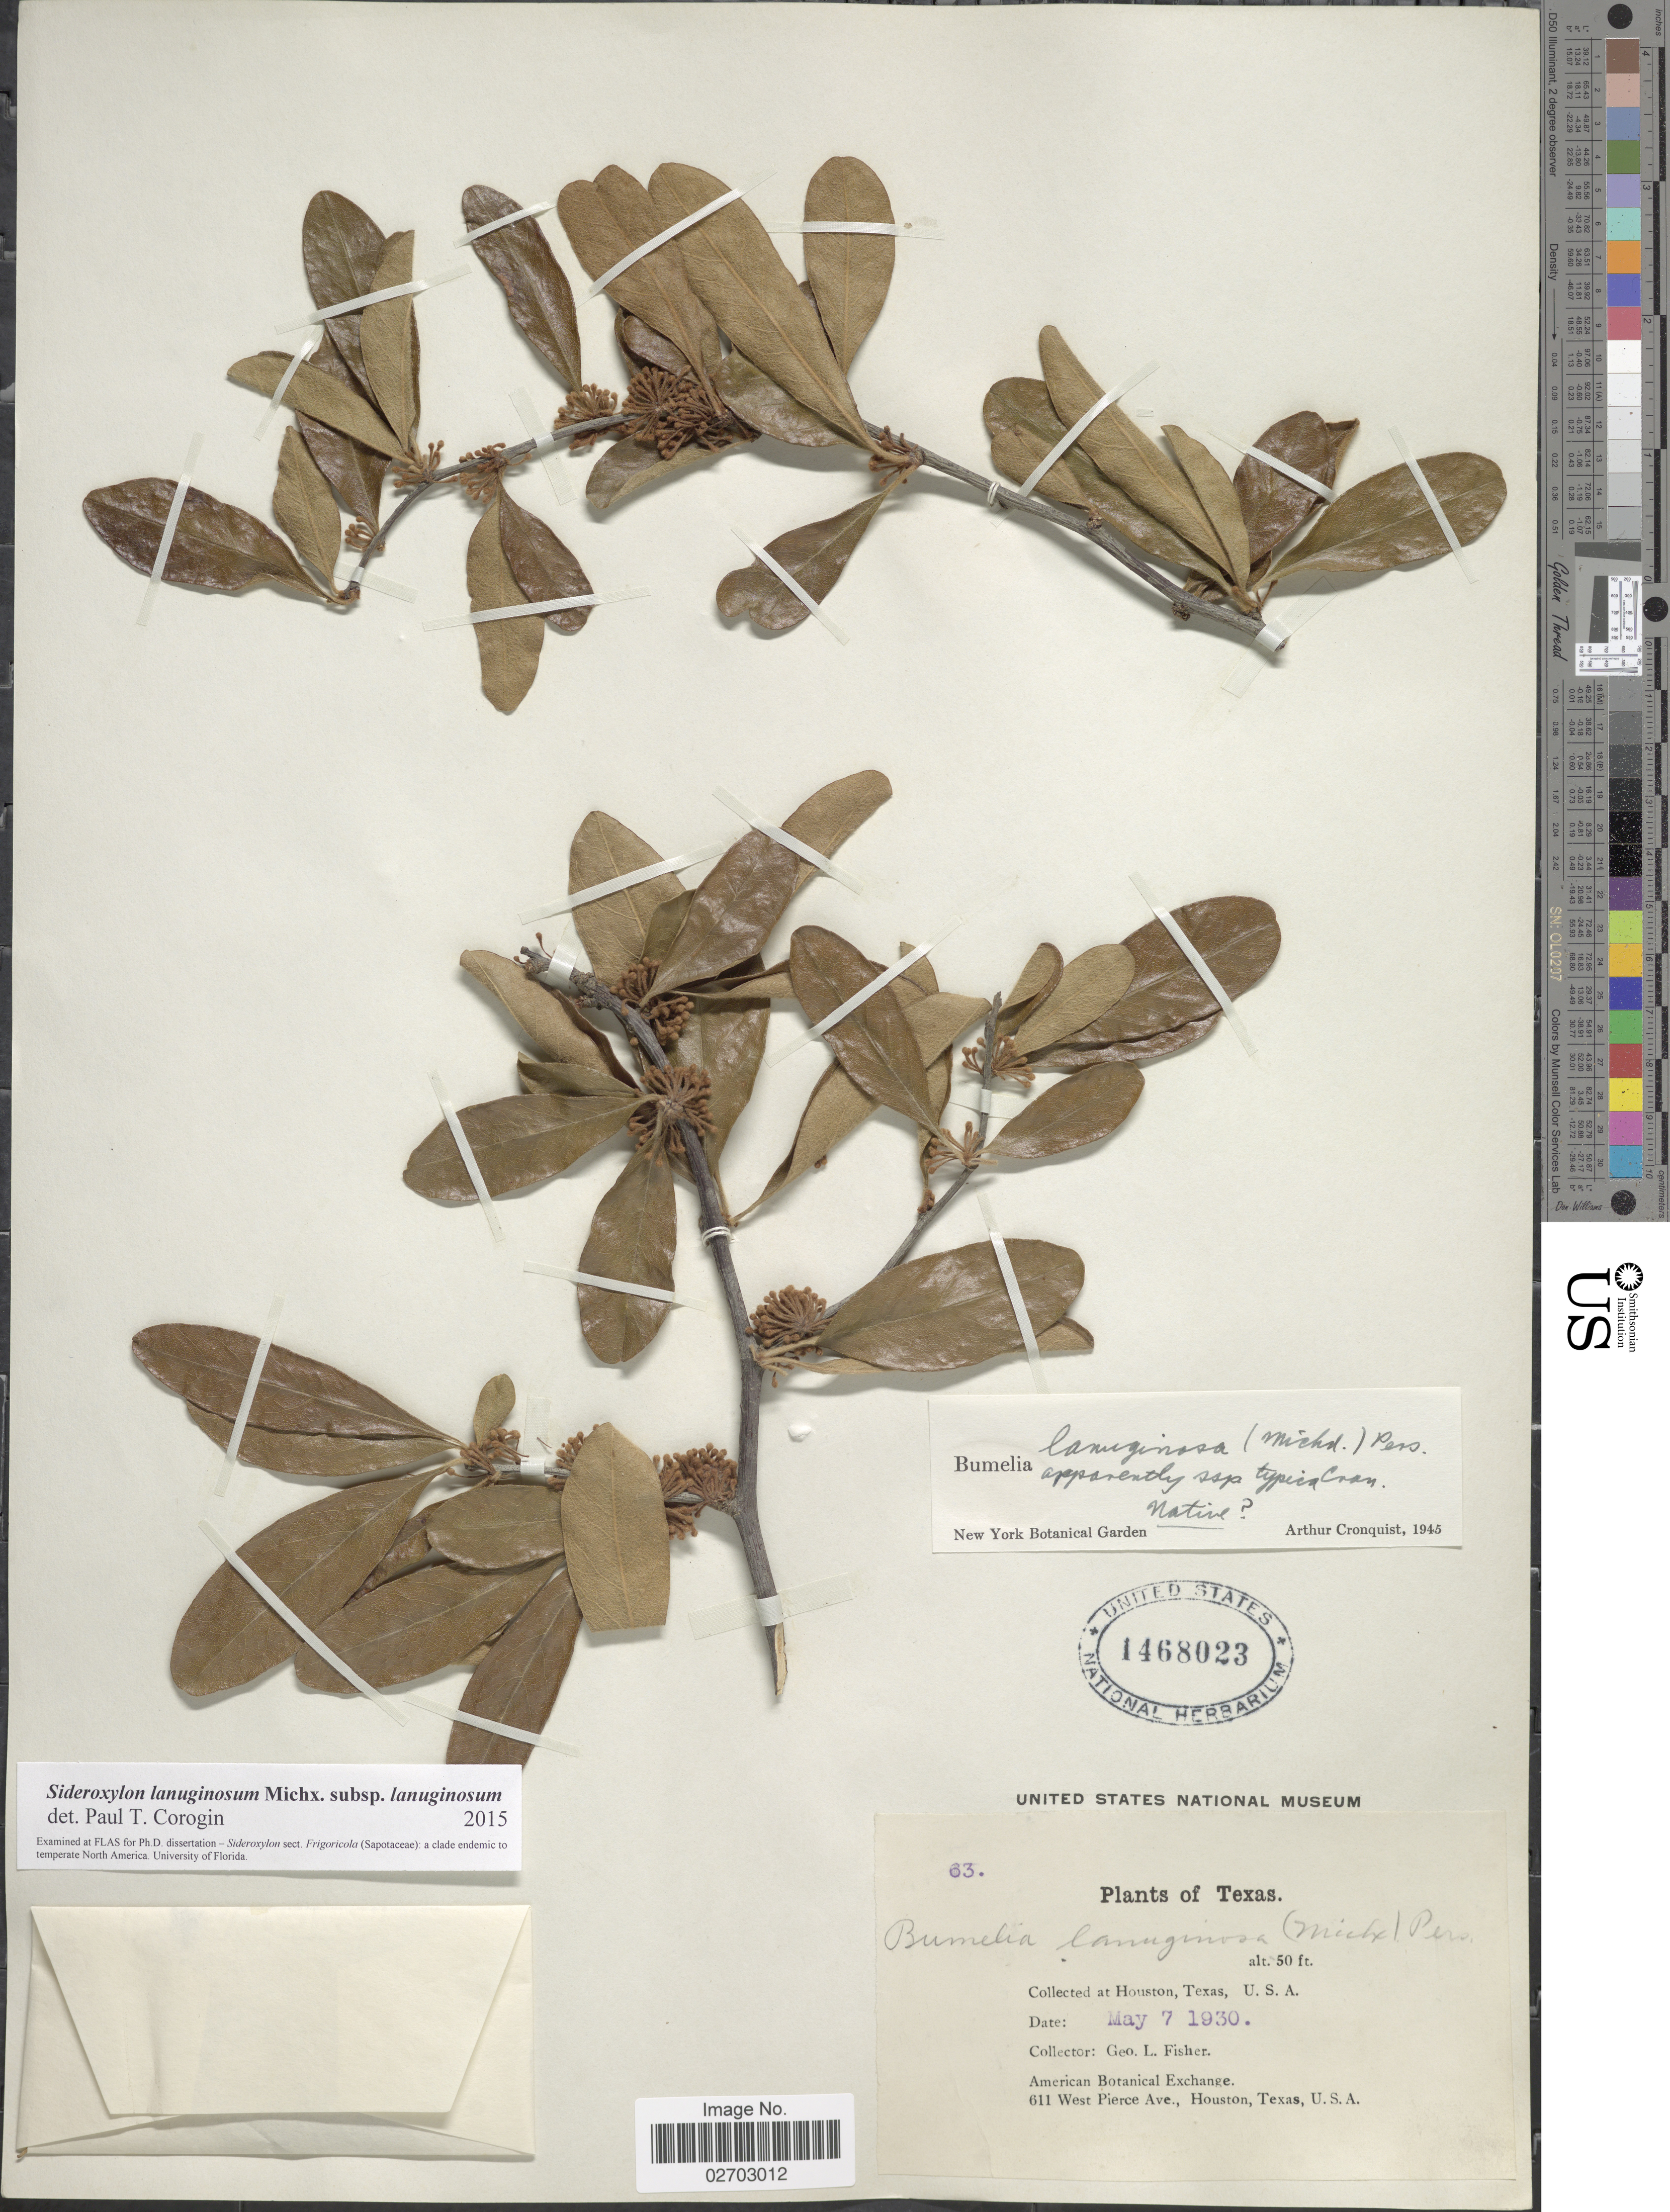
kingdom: Plantae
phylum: Tracheophyta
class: Magnoliopsida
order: Ericales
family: Sapotaceae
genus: Sideroxylon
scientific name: Sideroxylon lanuginosum subsp. lanuginosum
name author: Michx.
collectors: G. L. Fisher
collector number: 63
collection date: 1930-05-07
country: United States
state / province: Texas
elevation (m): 15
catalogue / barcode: US 1468023